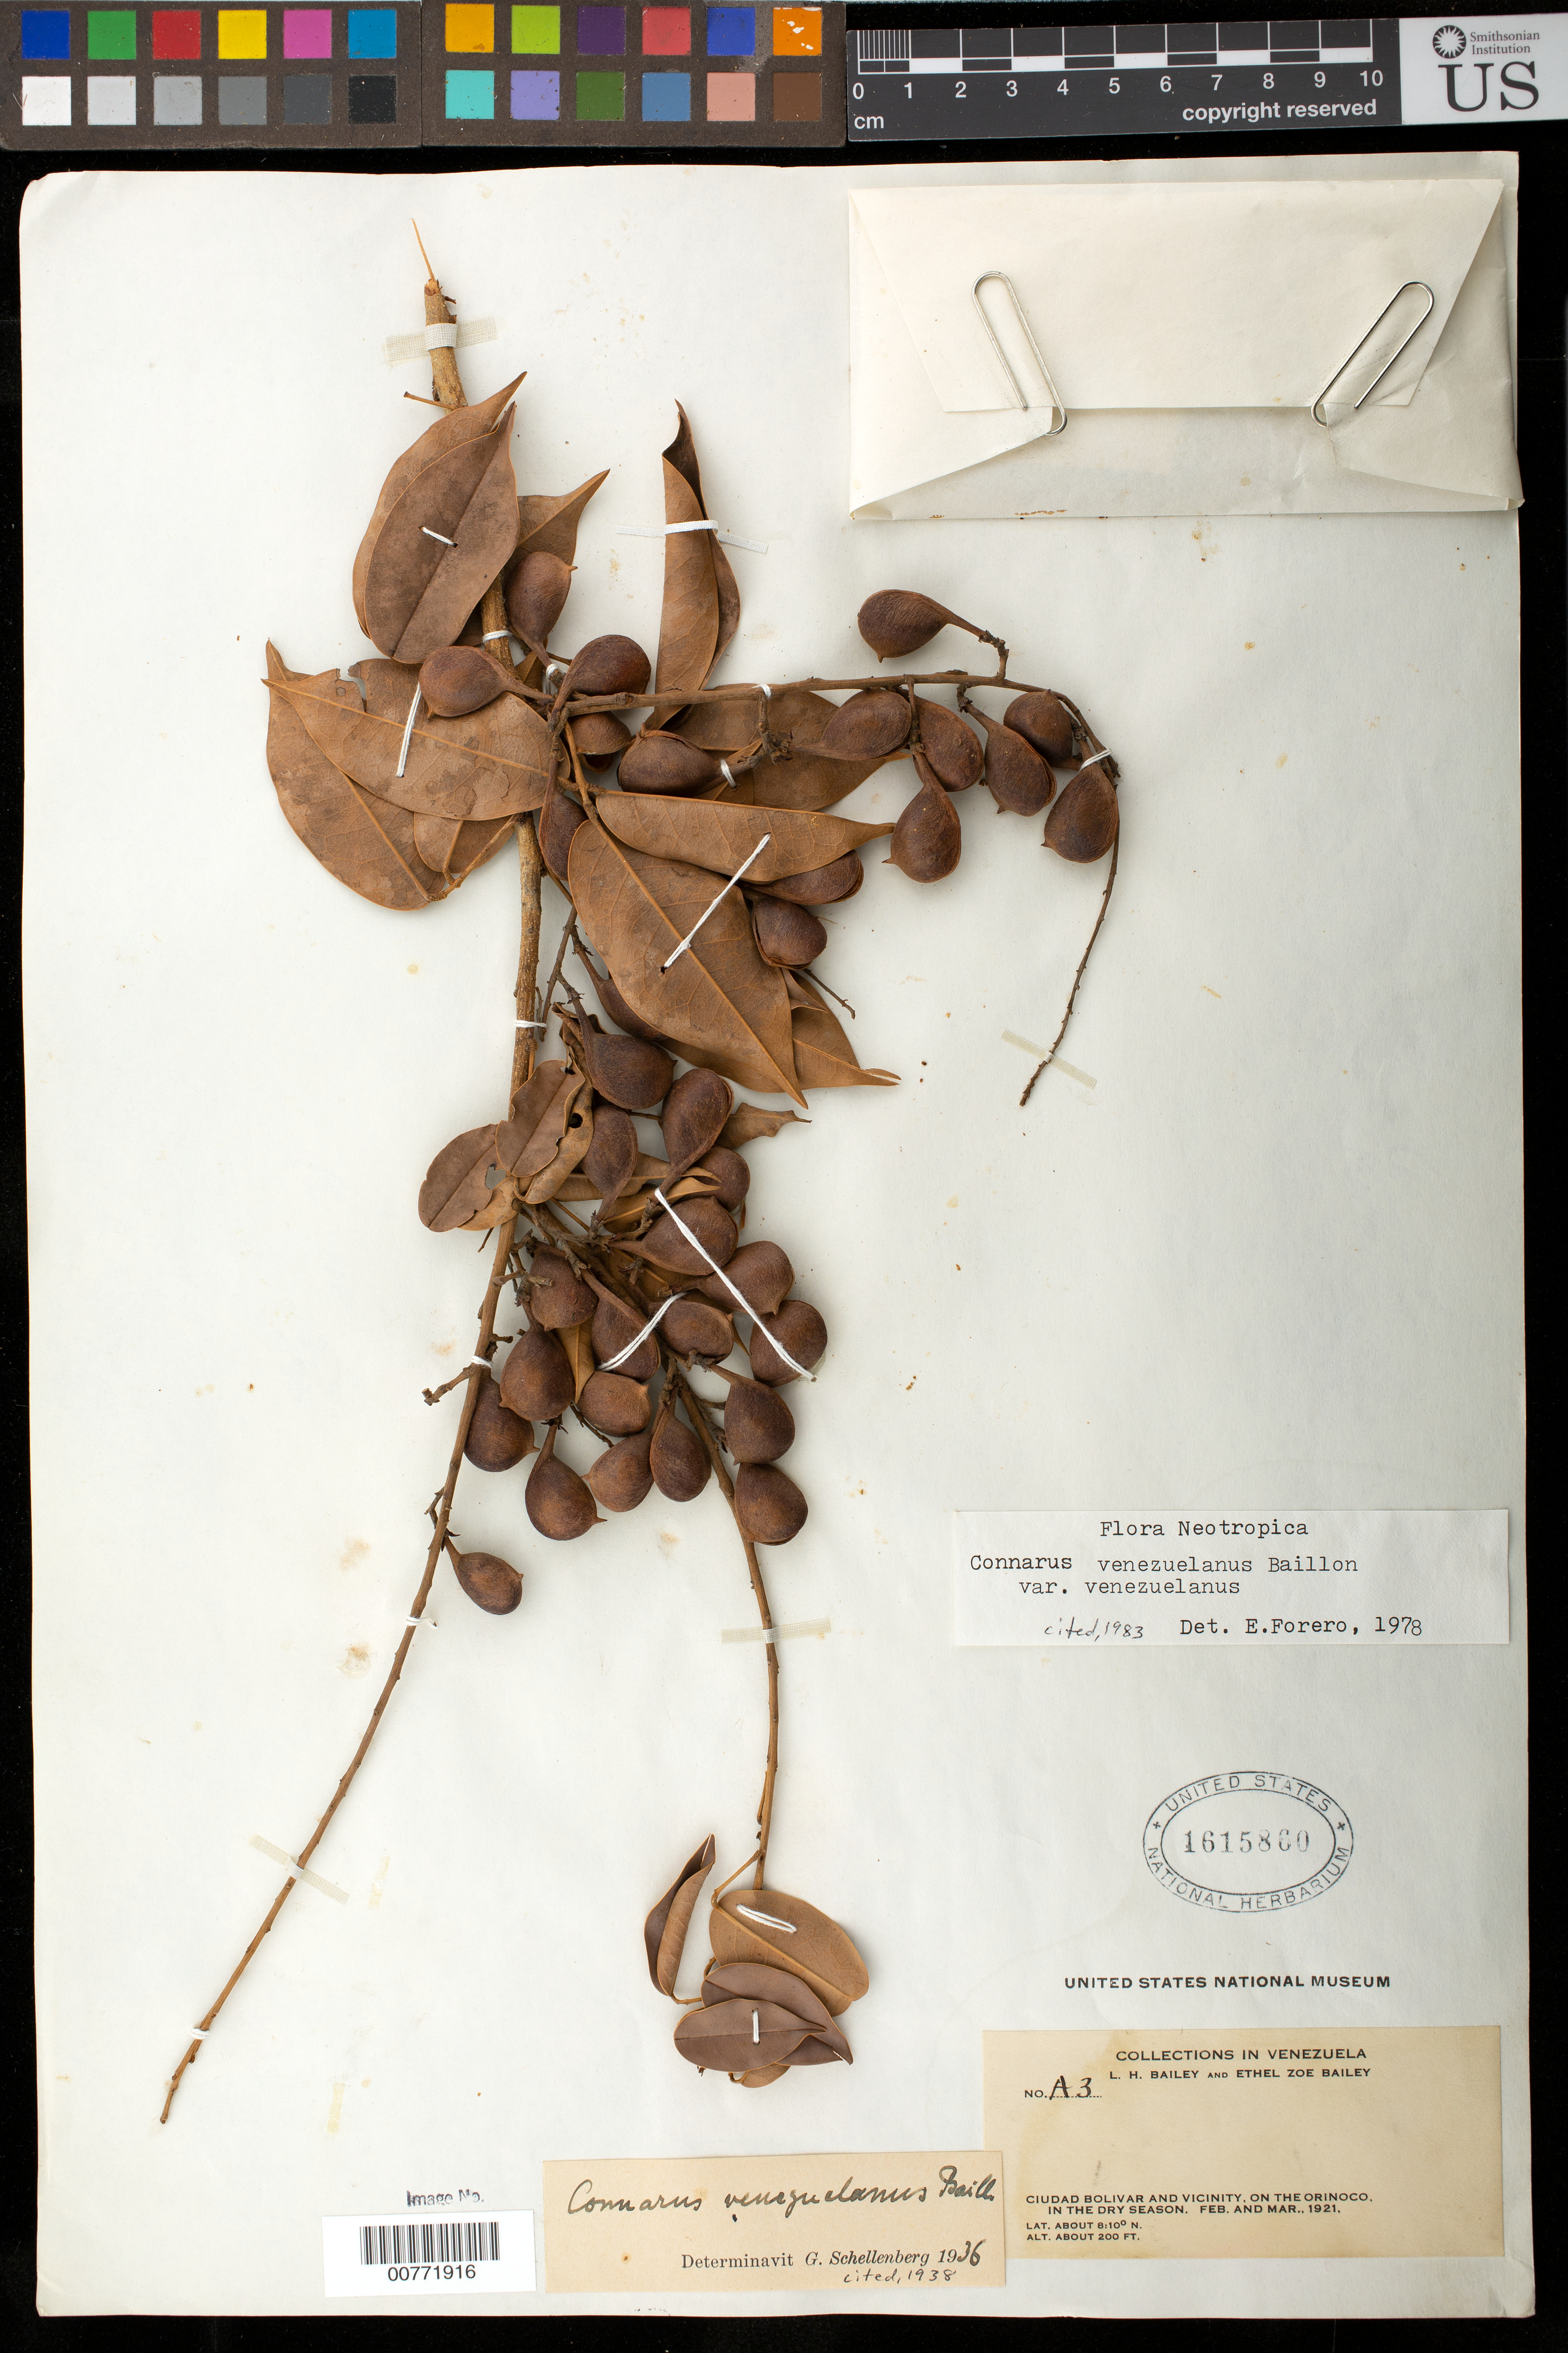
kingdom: Plantae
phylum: Tracheophyta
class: Magnoliopsida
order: Oxalidales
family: Connaraceae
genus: Connarus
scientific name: Connarus venezuelanus var. venezuelanus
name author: Baill.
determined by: Forero, E.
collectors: L. H. Bailey & E. Z. Bailey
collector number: A 3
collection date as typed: Feb-21 and Mar-21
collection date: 1921-02,1921-03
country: Venezuela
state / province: Bolívar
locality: Ciudad Bolívar and vicinity, Orinoco R.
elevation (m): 61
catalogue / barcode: US 1615860